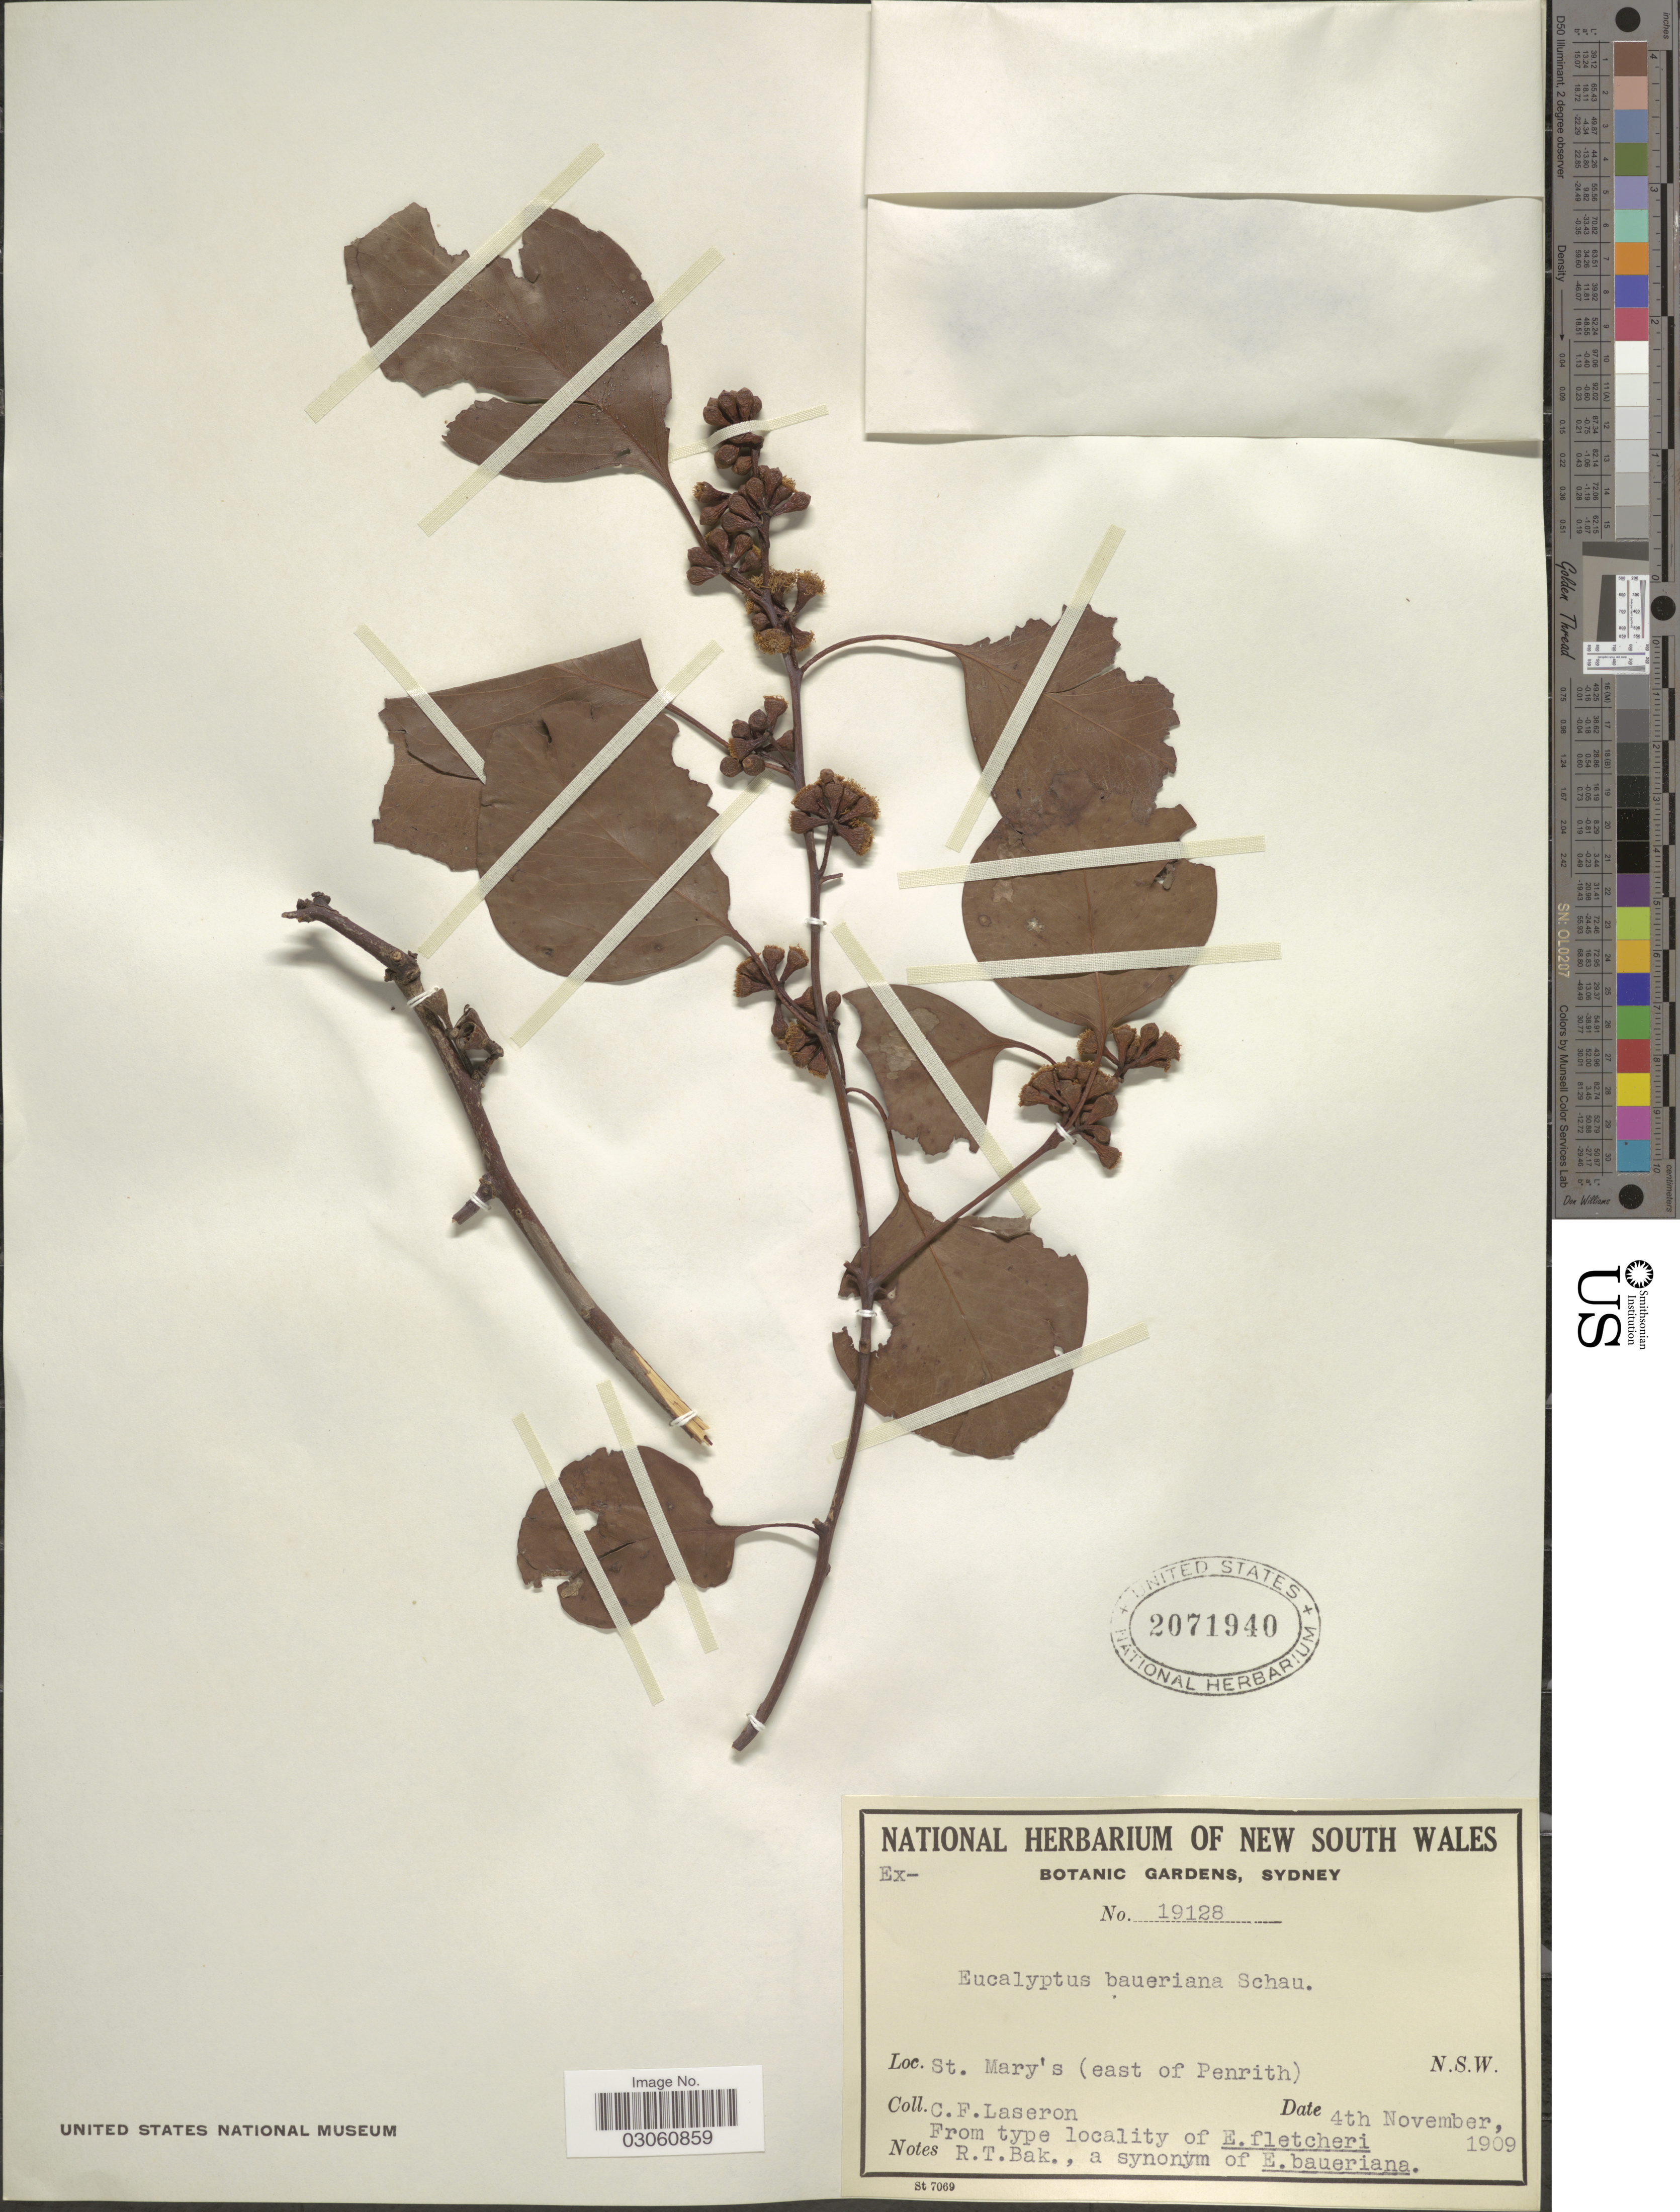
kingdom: Plantae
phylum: Tracheophyta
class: Magnoliopsida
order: Myrtales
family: Myrtaceae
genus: Eucalyptus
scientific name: Eucalyptus baueriana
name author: Schauer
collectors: C. Laseron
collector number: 19128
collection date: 1909-11-04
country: Australia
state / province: New South Wales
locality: St. Mary's (east of Penrith).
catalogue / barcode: US 2071940